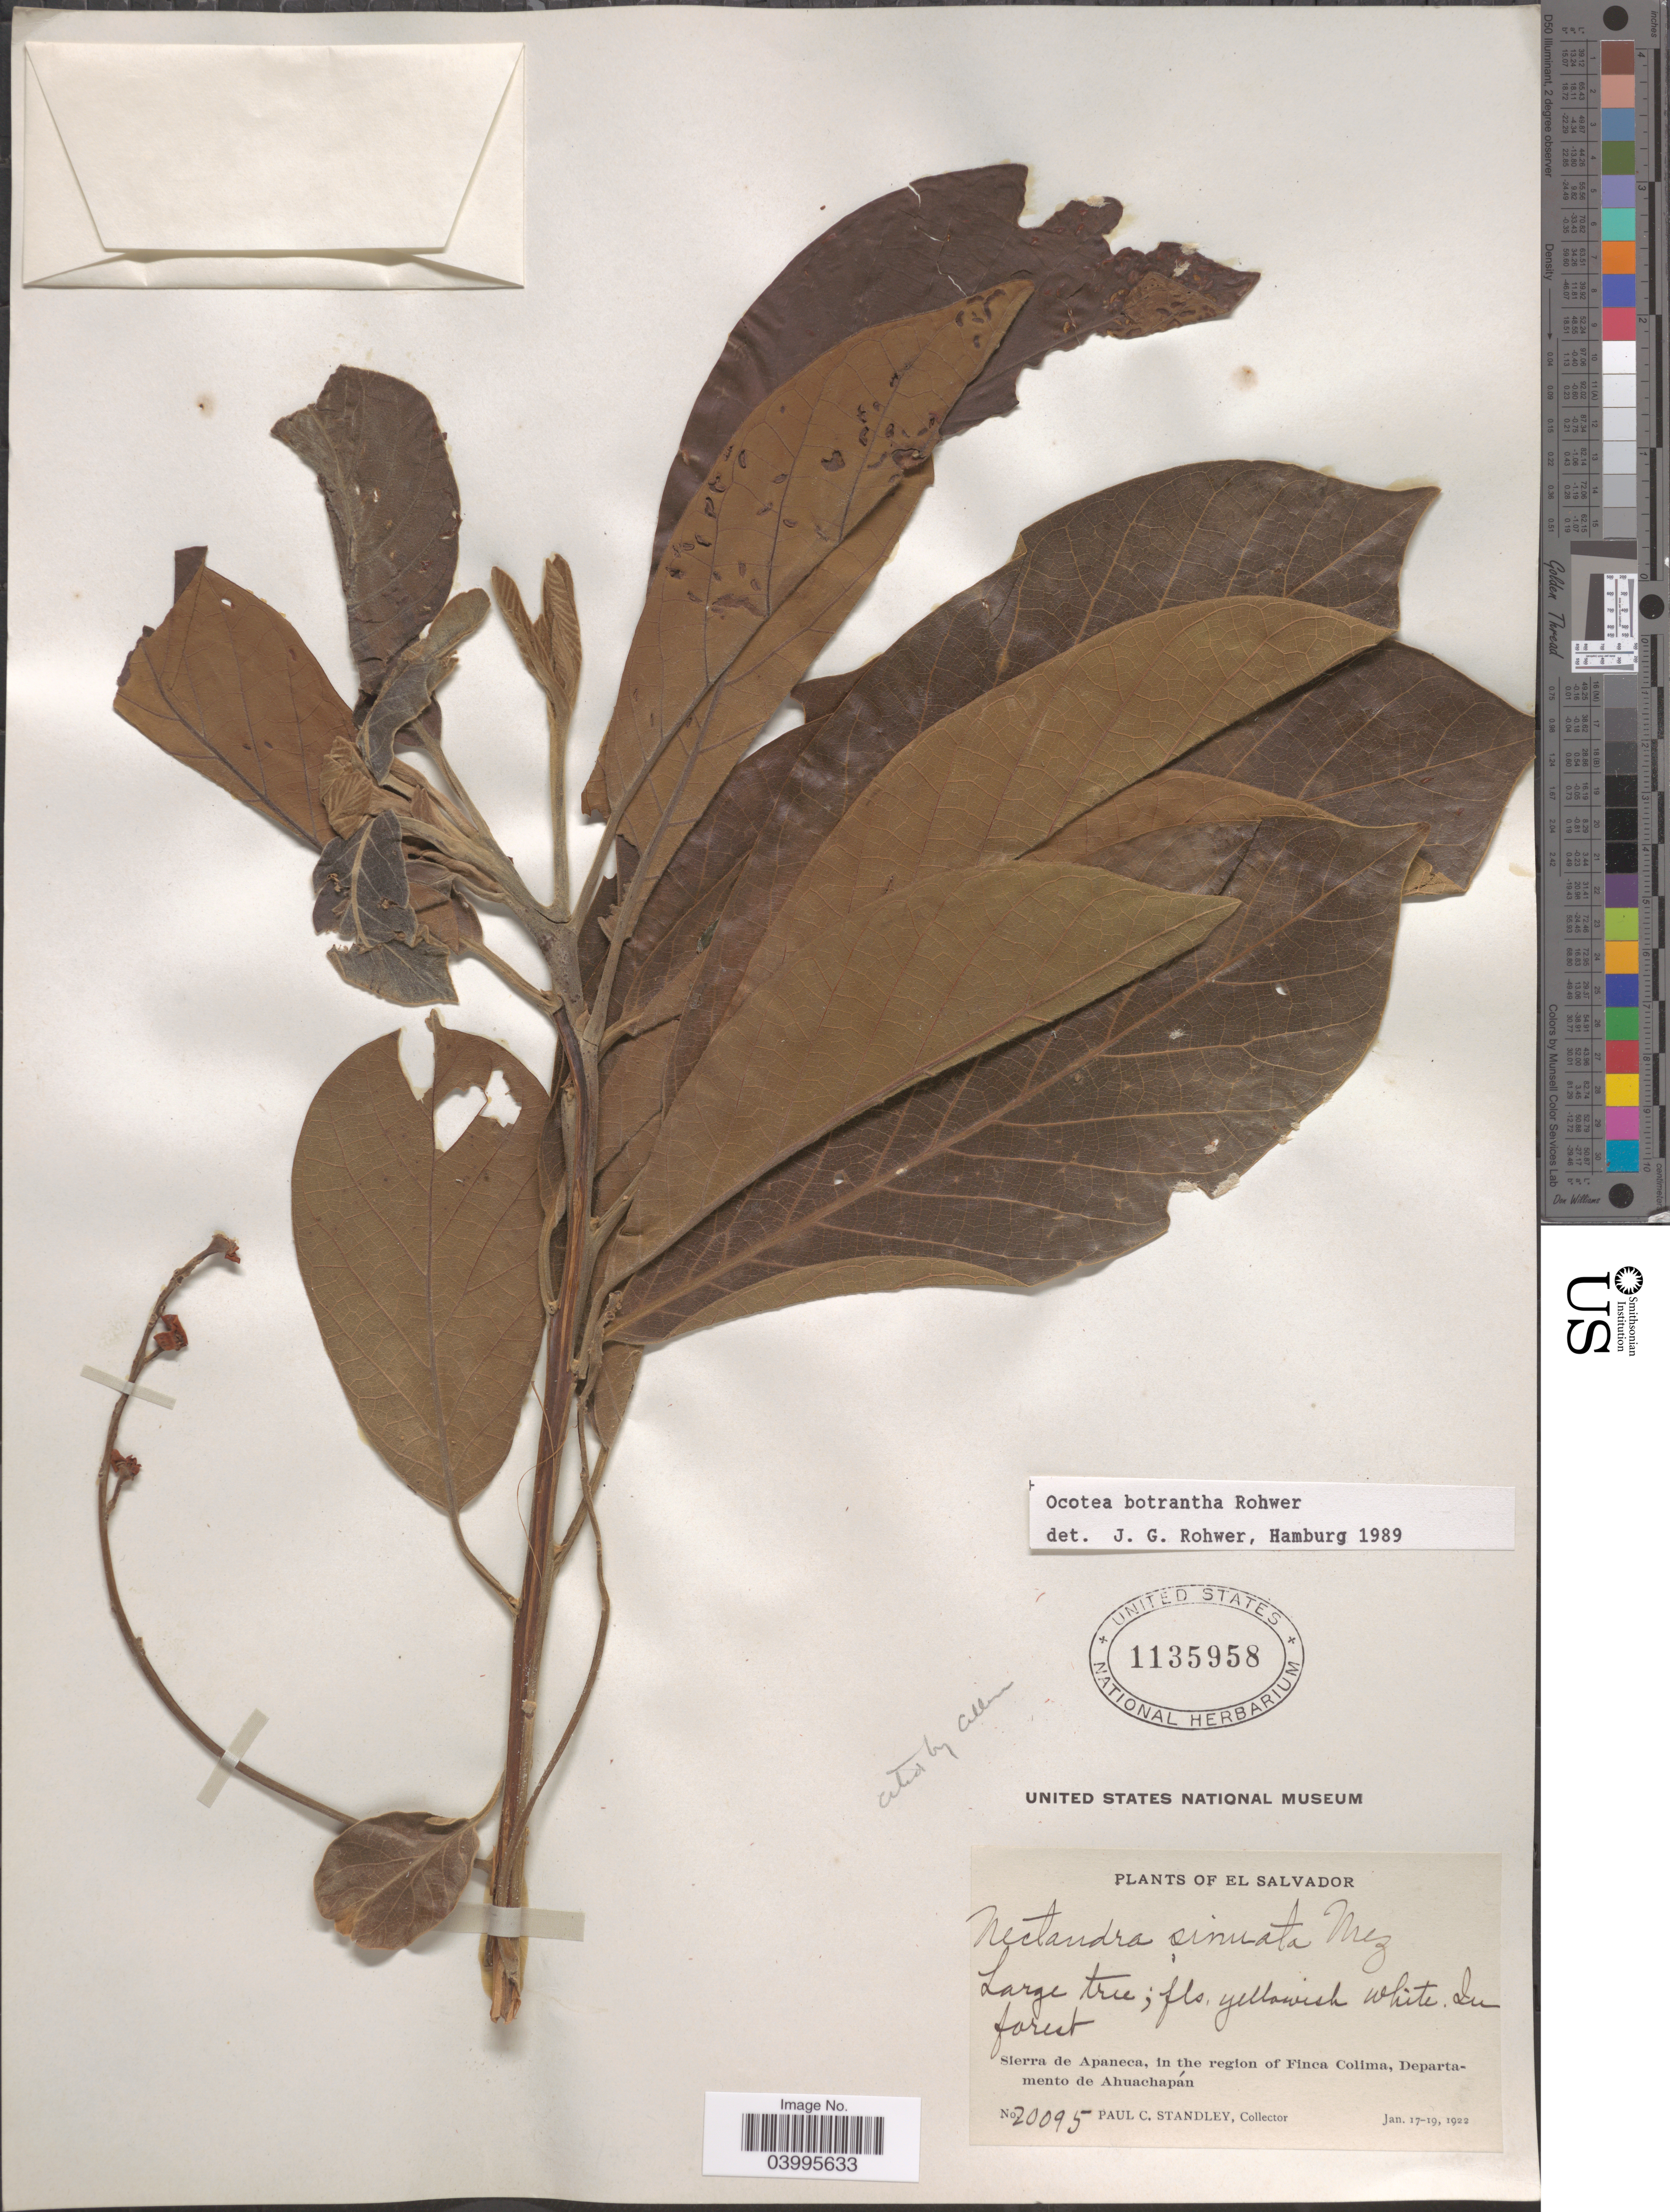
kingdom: Plantae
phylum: Tracheophyta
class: Magnoliopsida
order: Laurales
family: Lauraceae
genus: Ocotea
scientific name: Ocotea botrantha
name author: Rohwer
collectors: P. C. Standley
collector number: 20095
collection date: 1922-01-17/1922-01-19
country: El Salvador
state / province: Ahuachapan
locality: Sierra de Apaneca, in the region of Finca Colima, Departamento de Ahuachapán.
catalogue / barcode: US 1135958